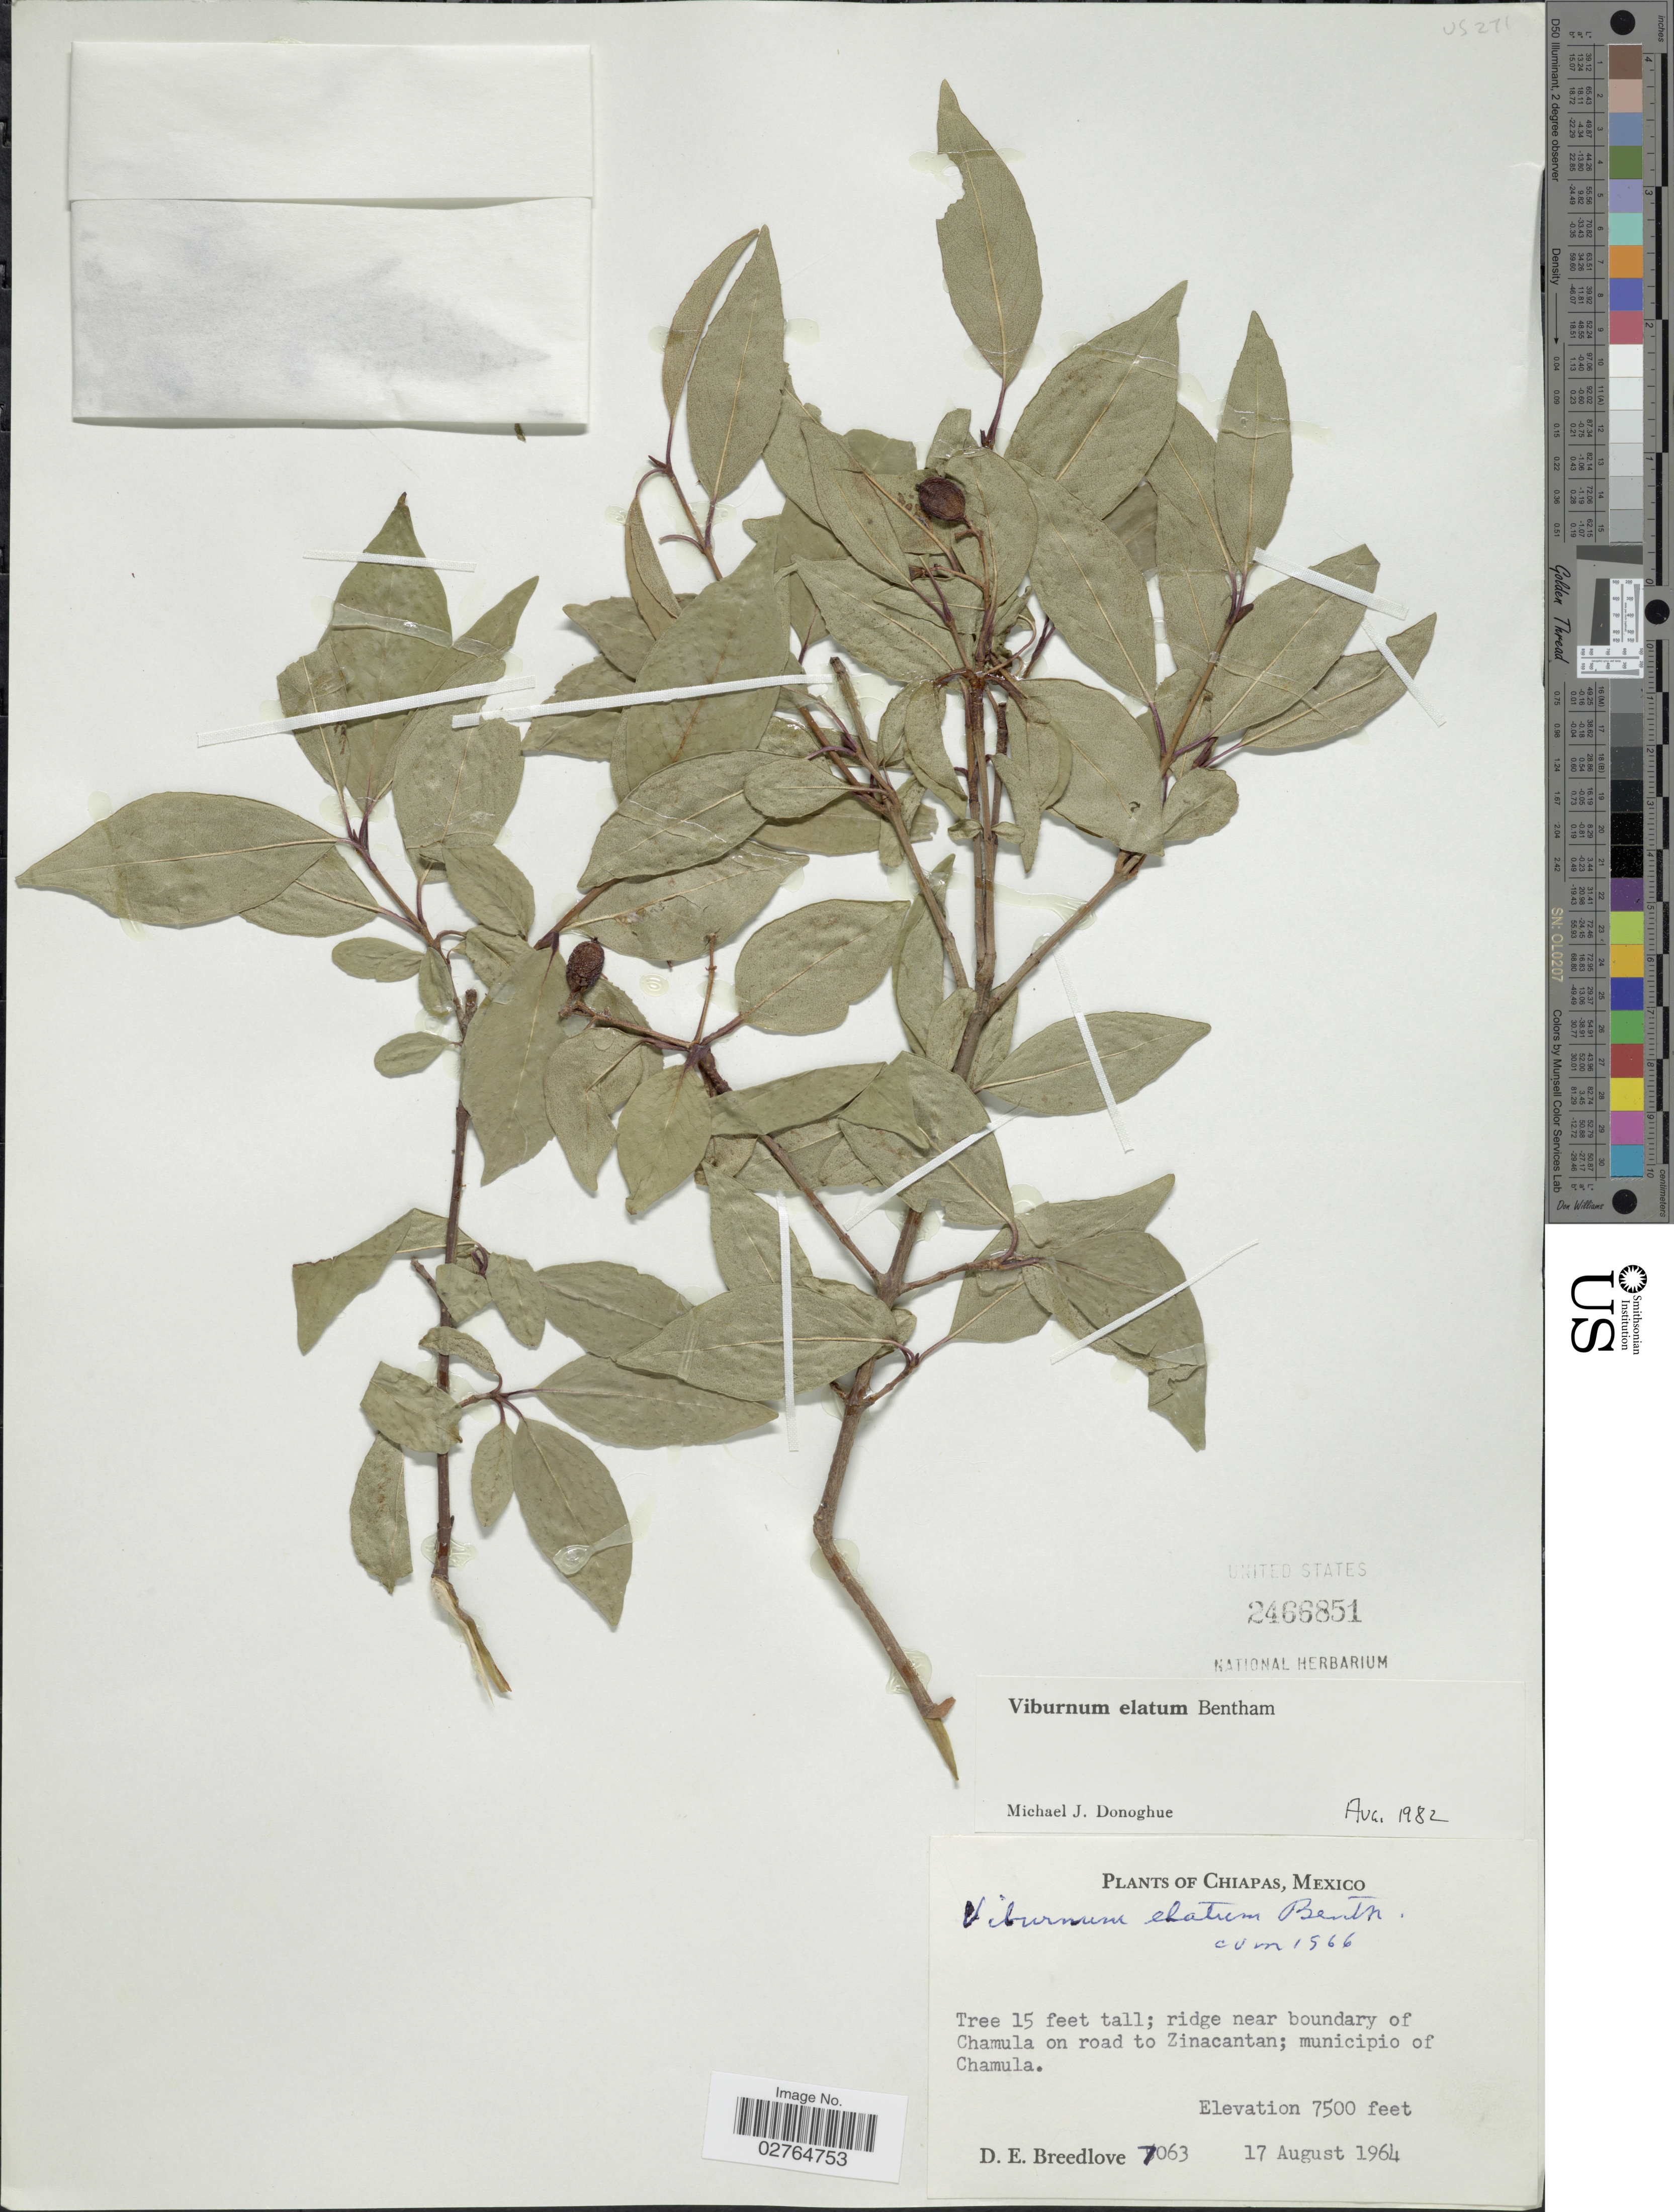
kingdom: Plantae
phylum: Tracheophyta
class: Magnoliopsida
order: Dipsacales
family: Viburnaceae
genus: Viburnum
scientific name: Viburnum elatum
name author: Benth.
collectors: D. E. Breedlove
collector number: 7063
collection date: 1964-08-17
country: Mexico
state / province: Chiapas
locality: Ridge near boundary of Chamula on road to Zinacantan; municipio of Chamula.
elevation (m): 2286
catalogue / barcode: US 2466851